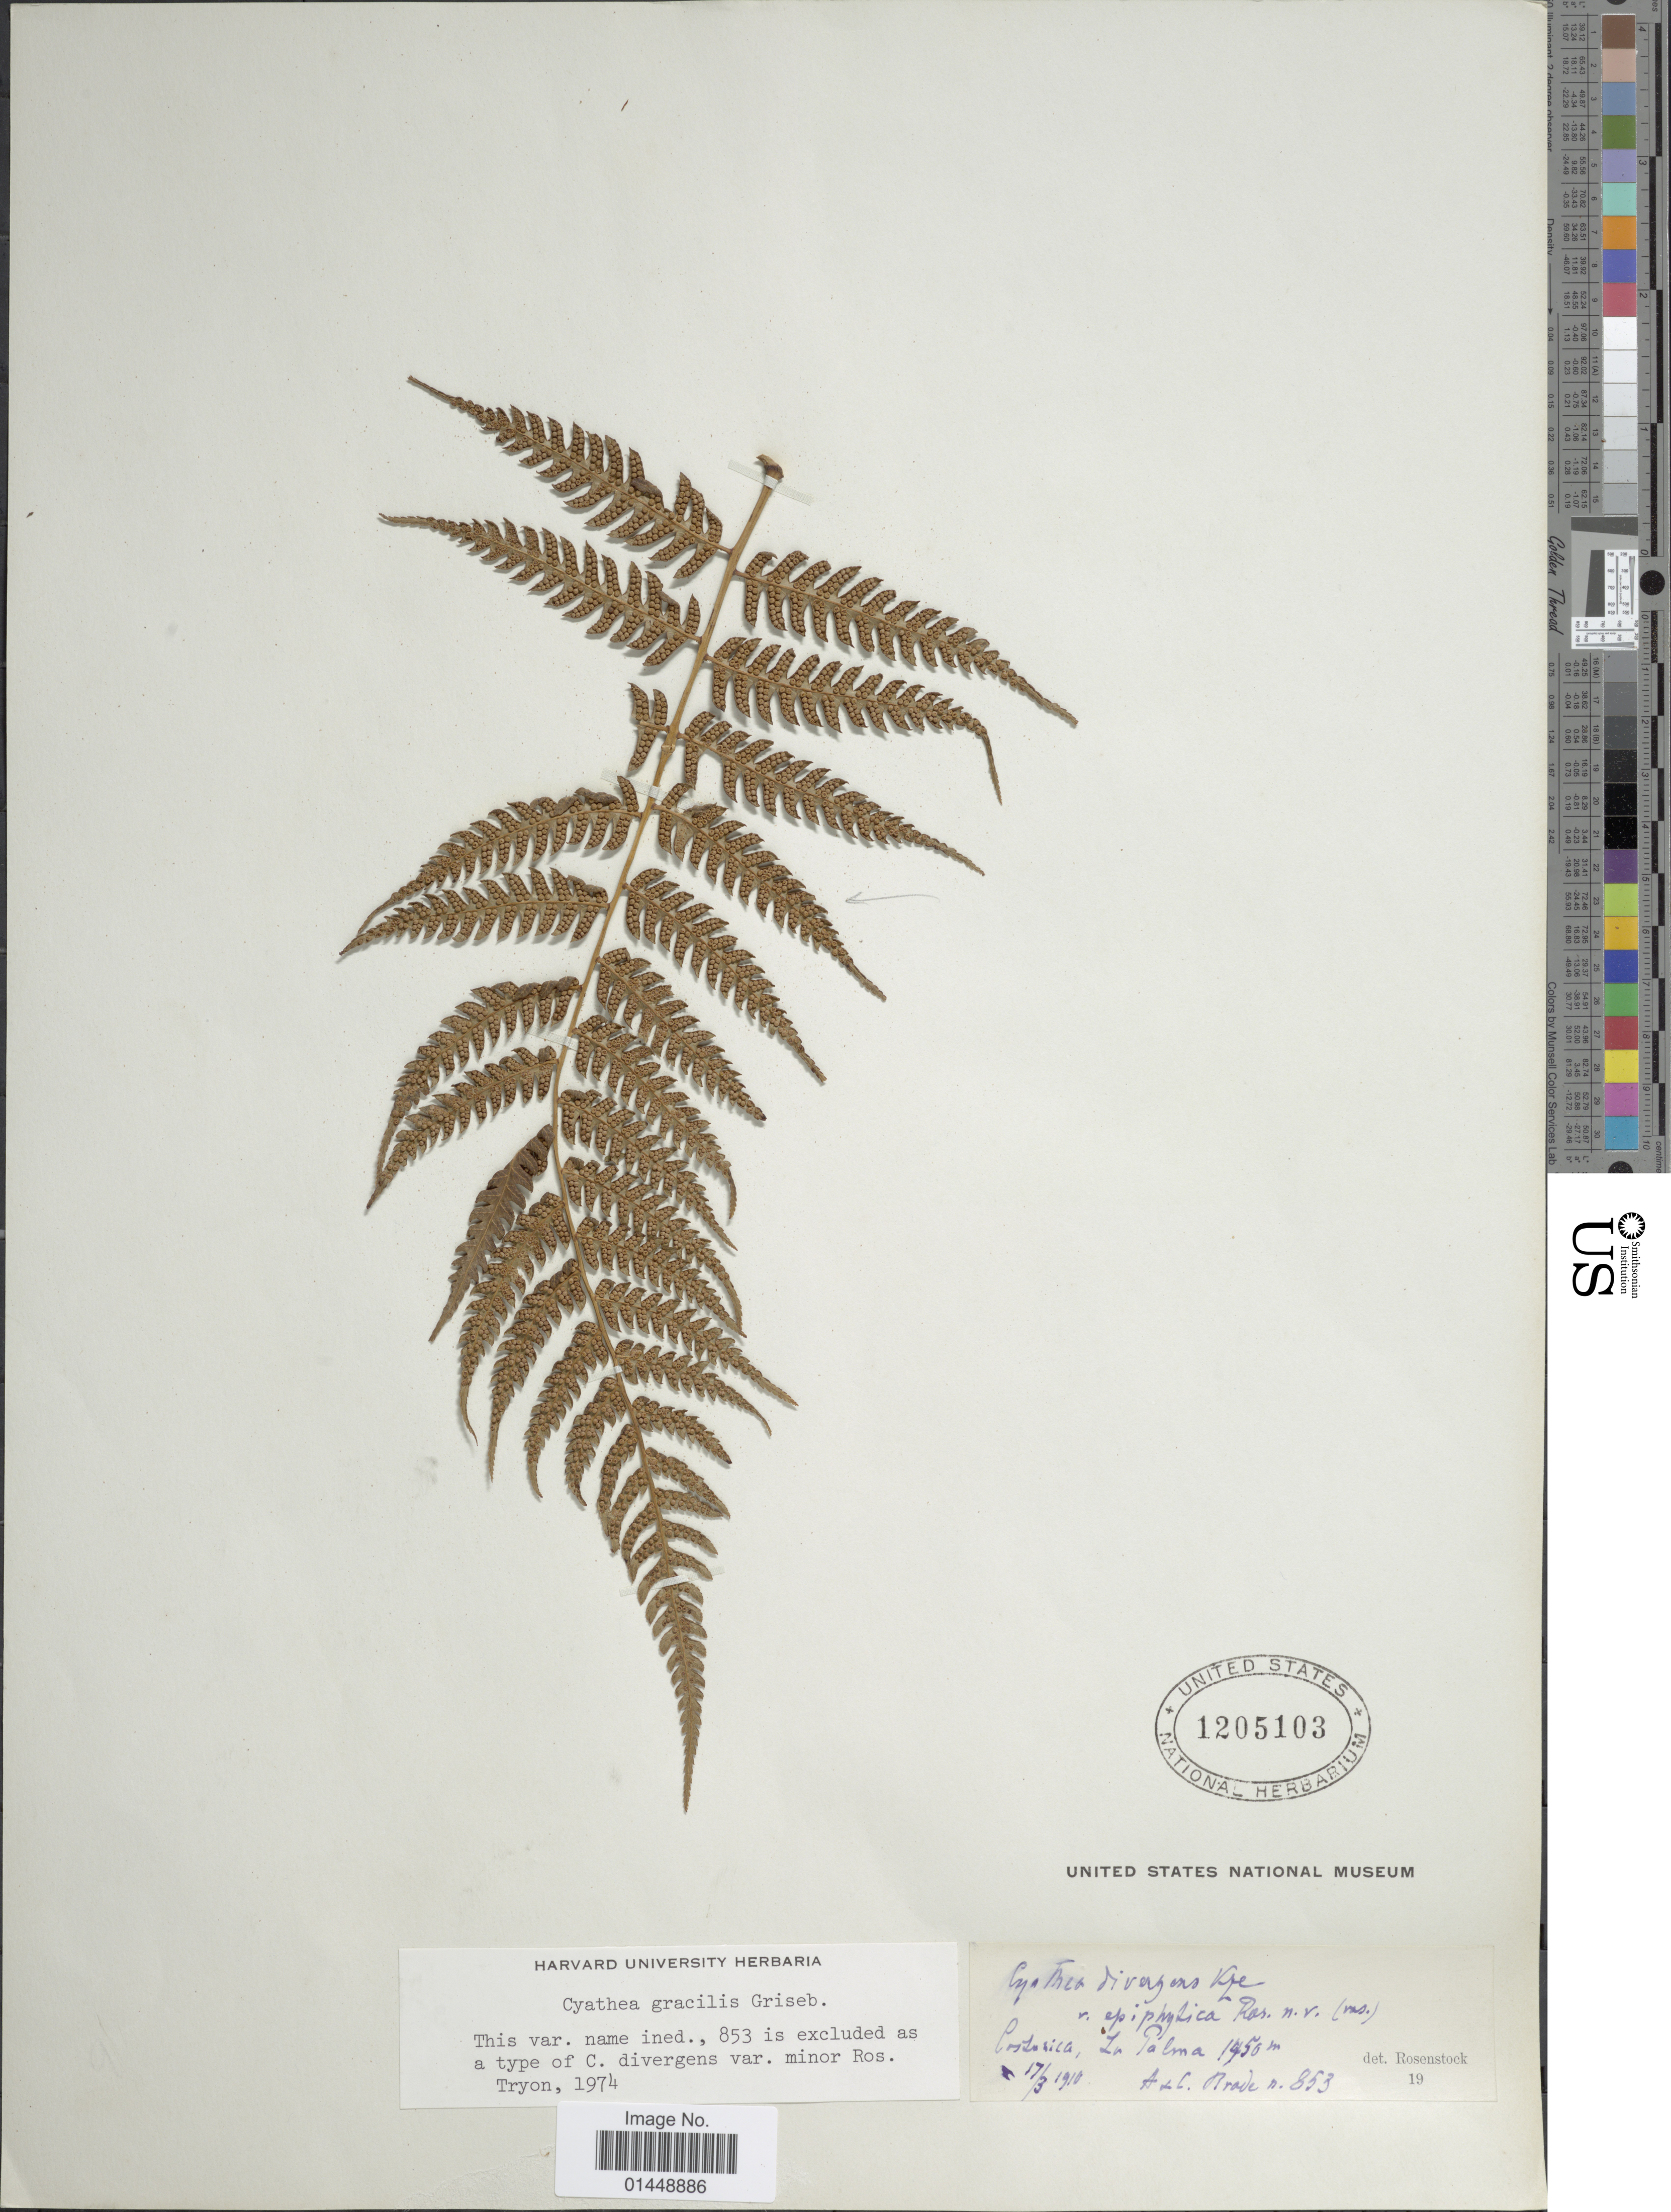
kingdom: Plantae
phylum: Tracheophyta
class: Polypodiopsida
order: Cyatheales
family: Cyatheaceae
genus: Cyathea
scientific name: Cyathea gracilis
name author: Gris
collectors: A. Brade & C. Brade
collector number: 853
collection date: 1910-03-17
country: Costa Rica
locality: Costarica, La Palma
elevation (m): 1450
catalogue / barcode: US 1205103